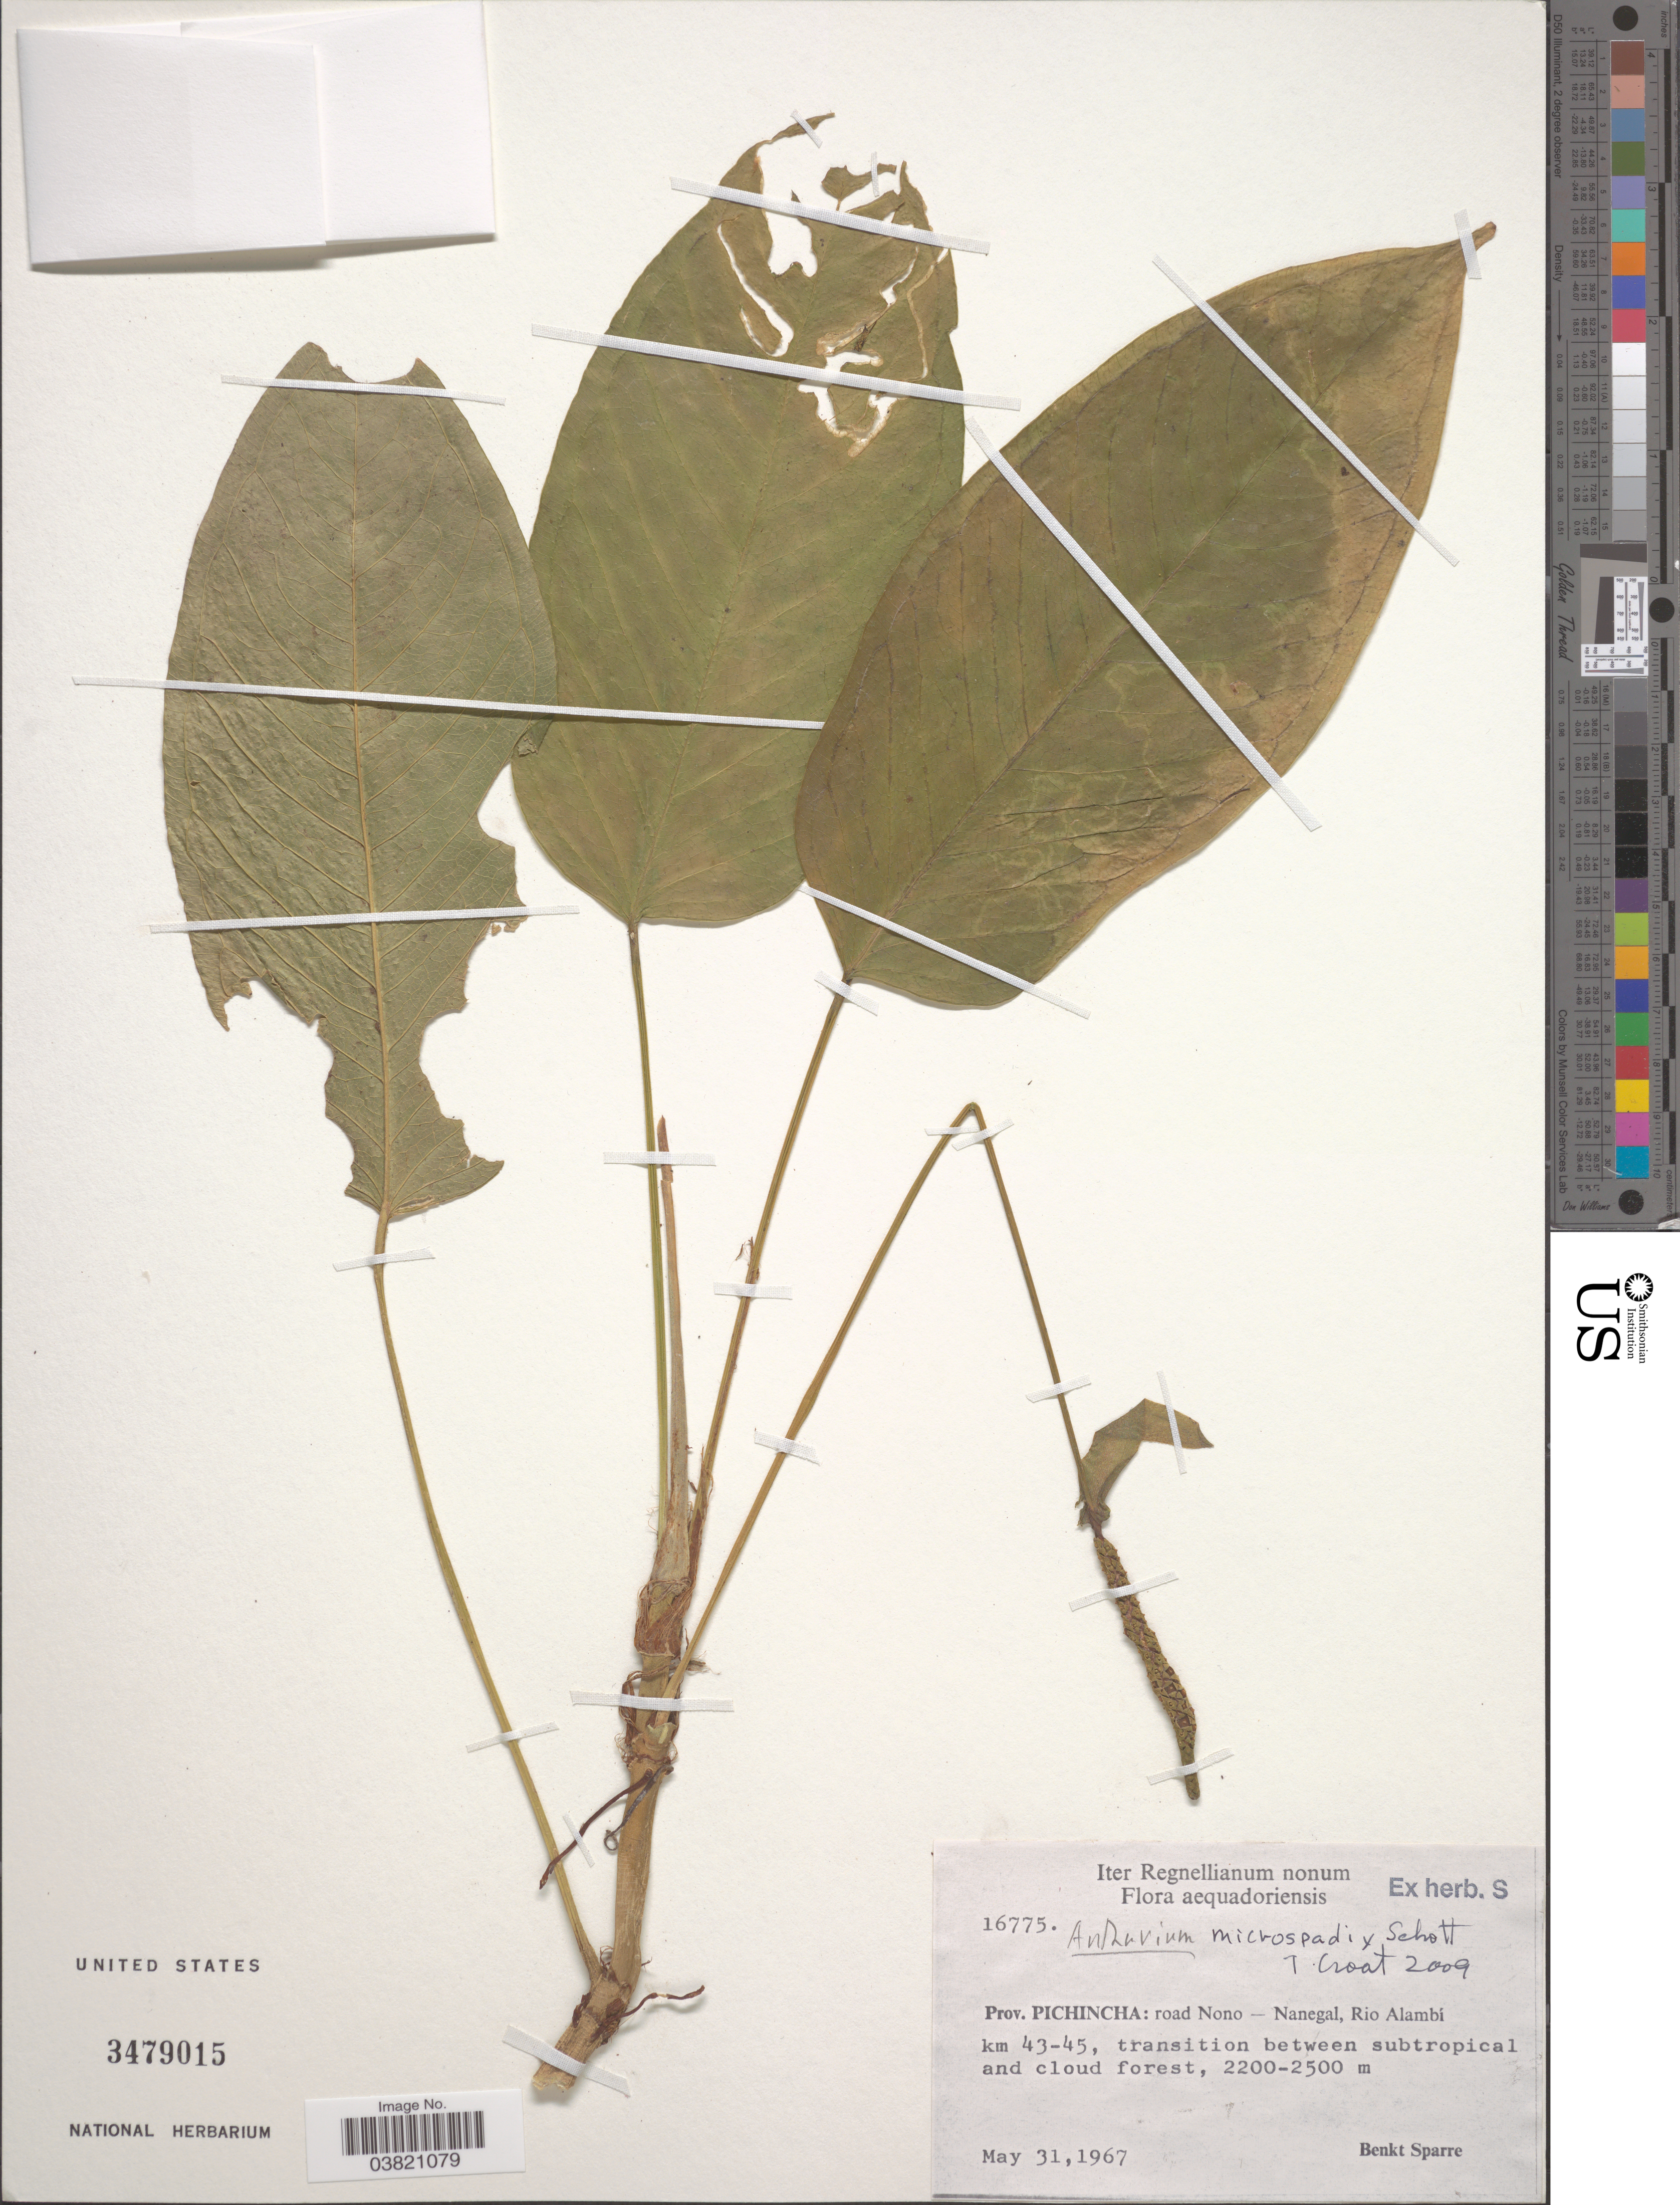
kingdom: Plantae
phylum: Tracheophyta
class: Liliopsida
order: Alismatales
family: Araceae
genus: Anthurium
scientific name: Anthurium microspadix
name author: Schott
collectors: B. Sparre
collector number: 16775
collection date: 1967-05-31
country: Ecuador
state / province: Pichincha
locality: Road Nono - Nanegal, Rio Alambí km 43-45, transition between subtropical and cloud forest.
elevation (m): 2200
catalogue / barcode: US 3479015